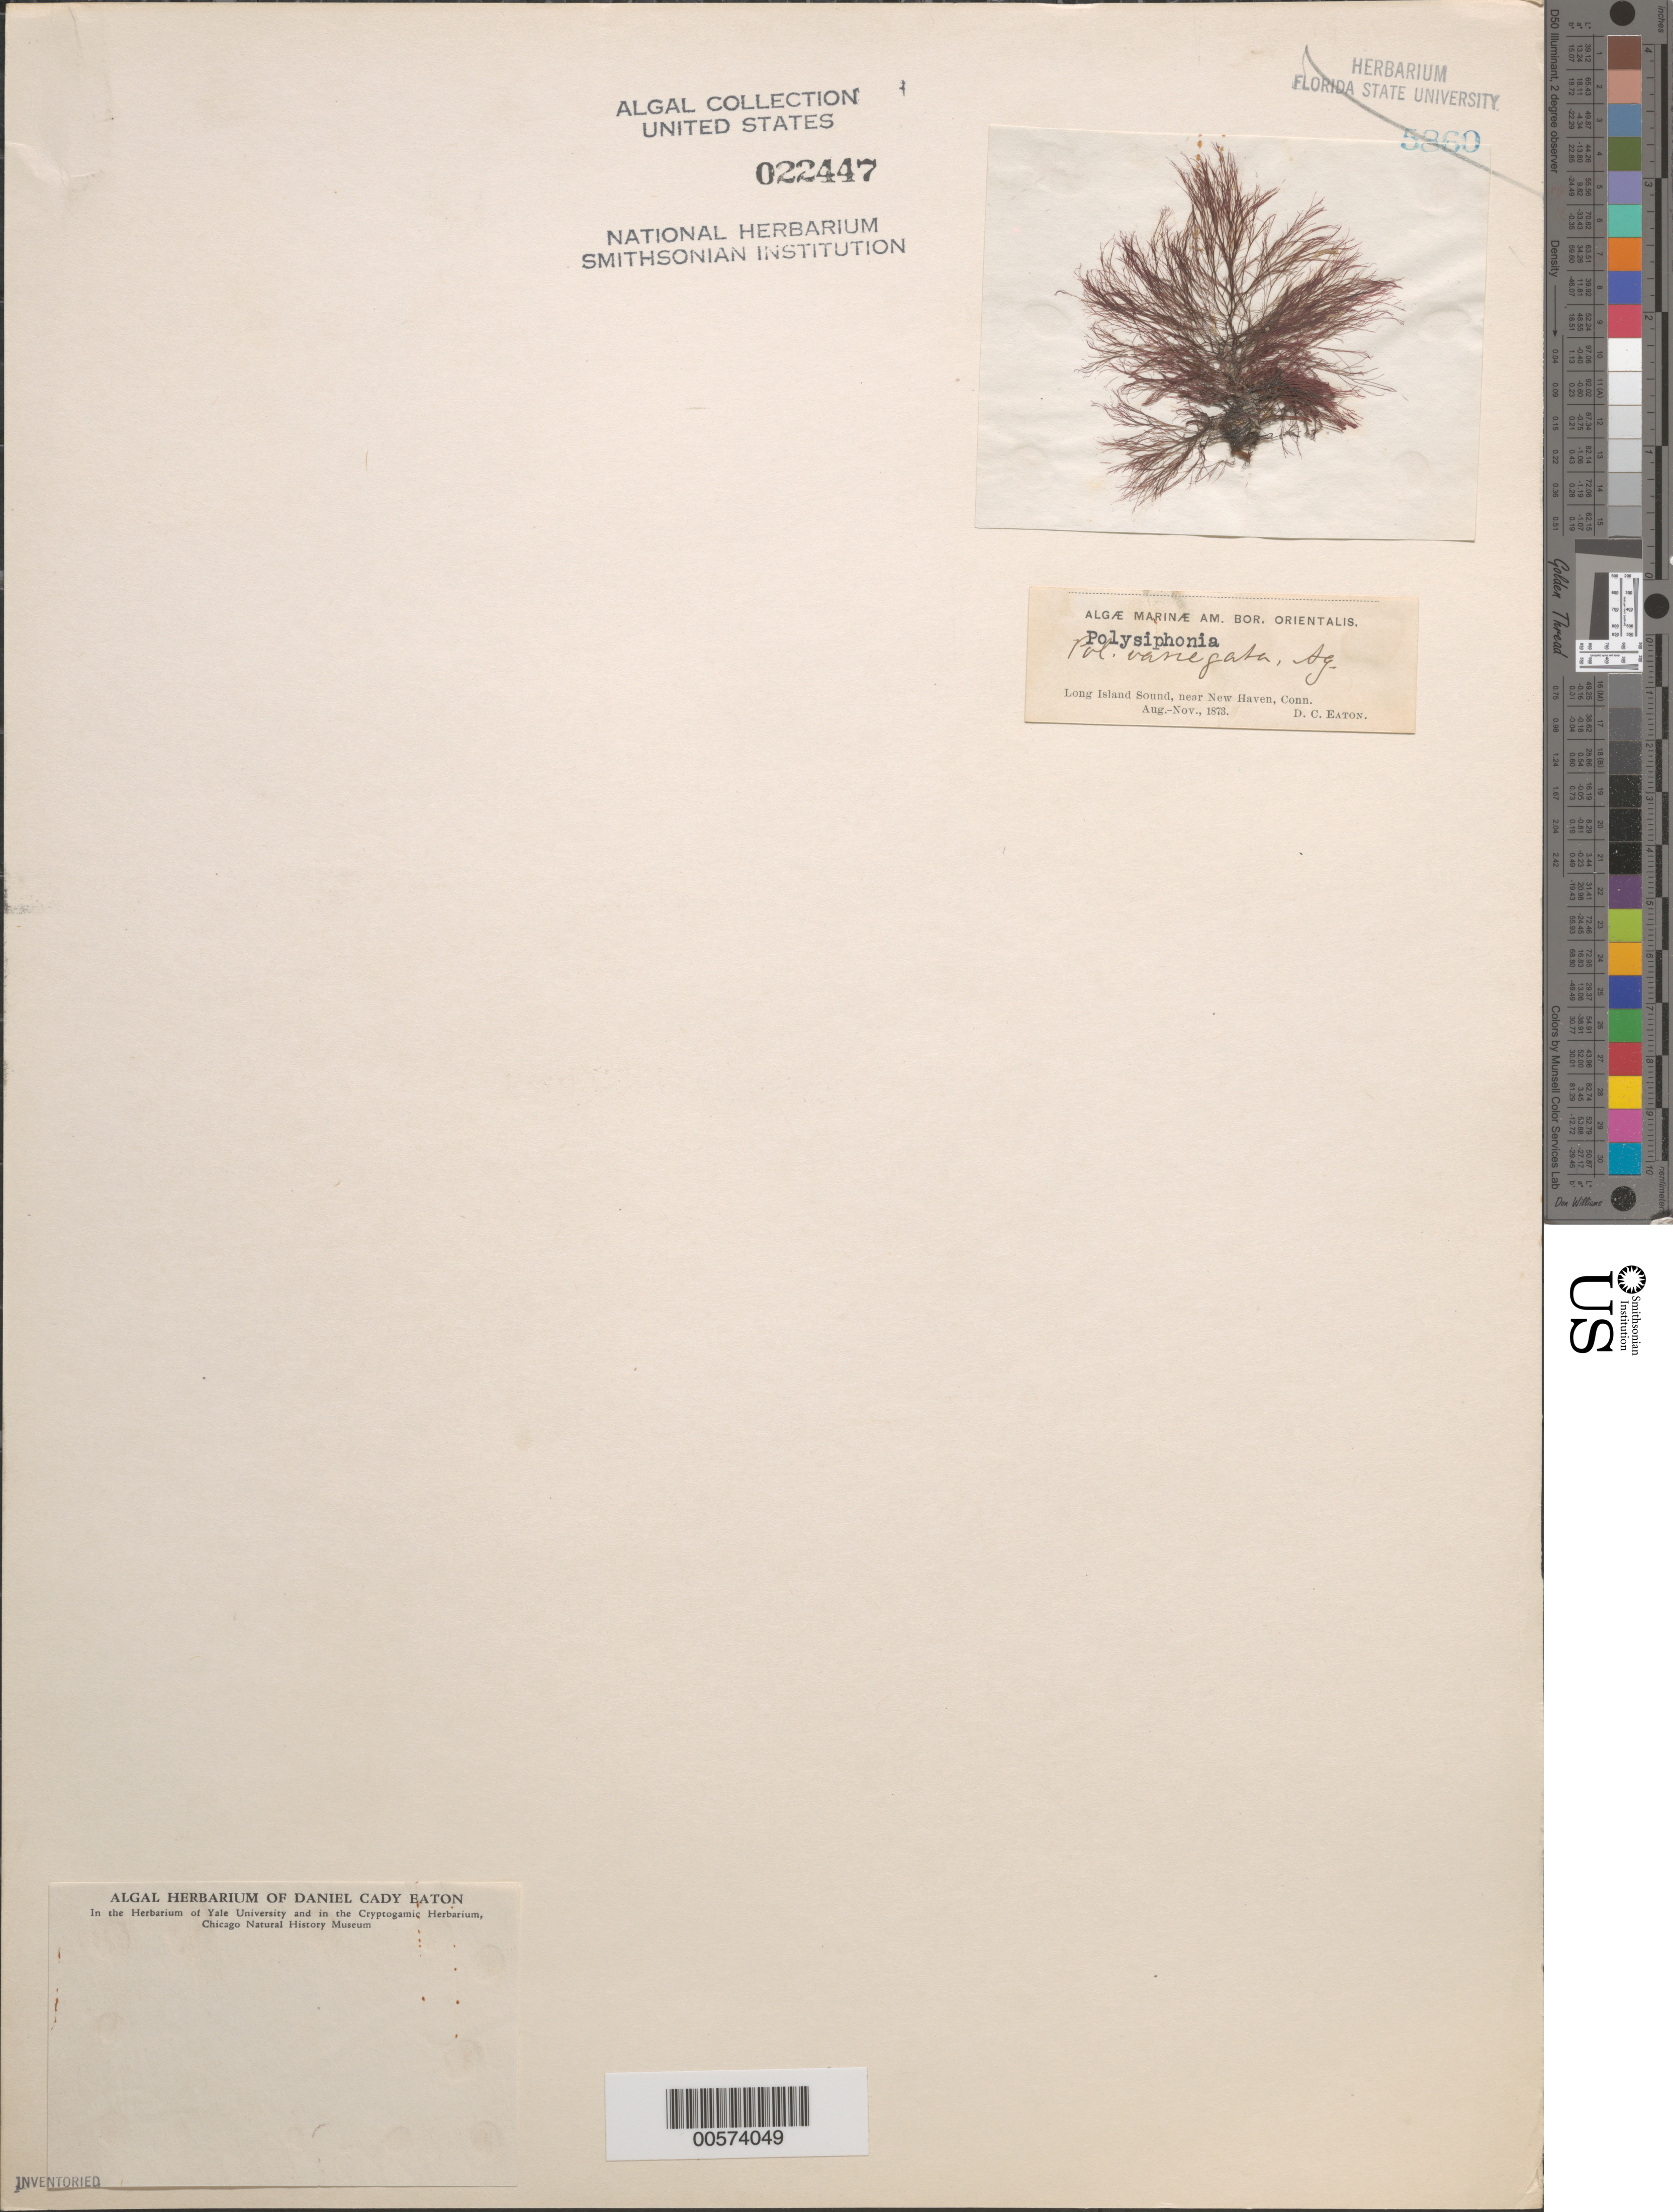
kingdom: Plantae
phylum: Rhodophyta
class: Florideophyceae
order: Ceramiales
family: Rhodomelaceae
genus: Carradoriella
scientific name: Carradoriella denudata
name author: (Dillwyn) Savoie & G.W. Saunders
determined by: Algae name updating Project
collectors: D. C. Eaton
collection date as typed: Aug 1873 to -- Nov 1873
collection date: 1873-08/1873-11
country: United States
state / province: Connecticut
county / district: New Haven County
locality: Long Island Sound, near New Haven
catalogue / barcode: US 22447